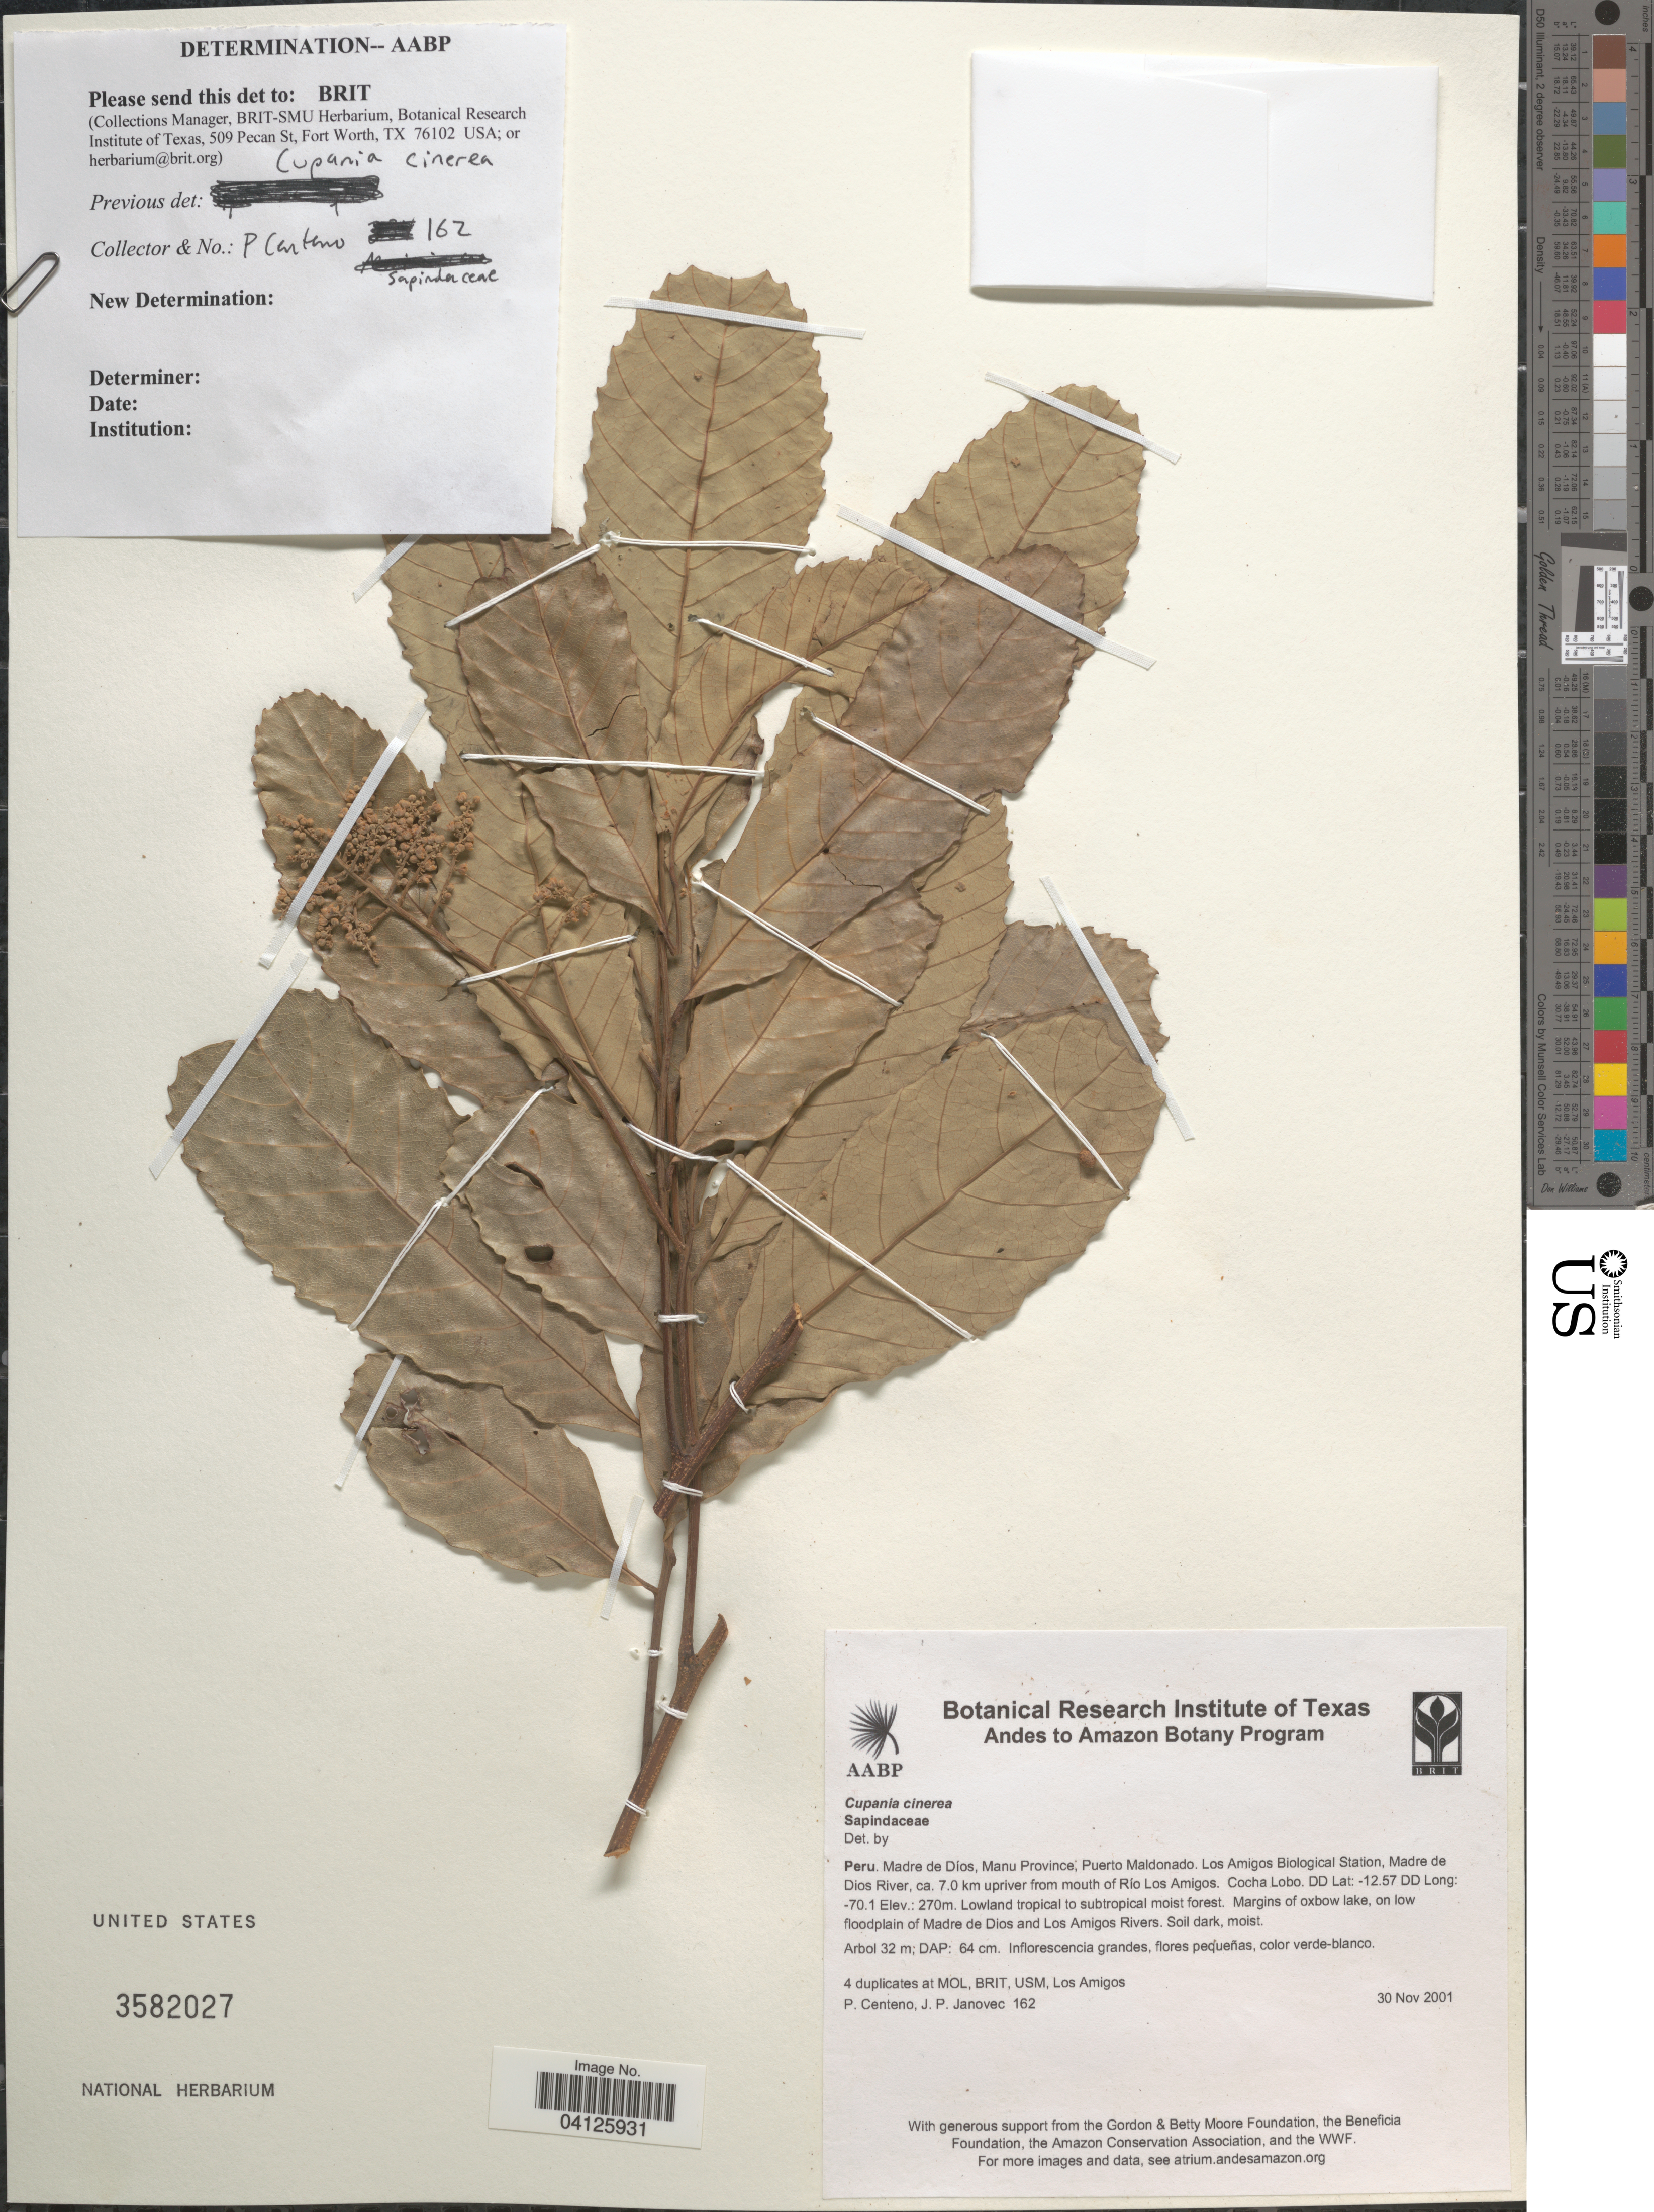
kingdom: Plantae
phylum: Tracheophyta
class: Magnoliopsida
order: Sapindales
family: Sapindaceae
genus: Cupania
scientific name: Cupania cinerea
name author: Poepp. & Endl.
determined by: Acevedo-Rodriguez, P., (US), Smithsonian Institution - National Museum of Natural History (UNITED STATES)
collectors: P. Centeno & J. P. Janovec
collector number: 162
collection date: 2001-11-30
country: Peru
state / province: Madre de Dios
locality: Manu Province; Puerto Maldonado. Los Amigos Biological Station, Madre de Dios River, ca. 7.0 km upriver from mouth of Río Los Amigos. Cocah Lobo.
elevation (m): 270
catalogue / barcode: US 3582027